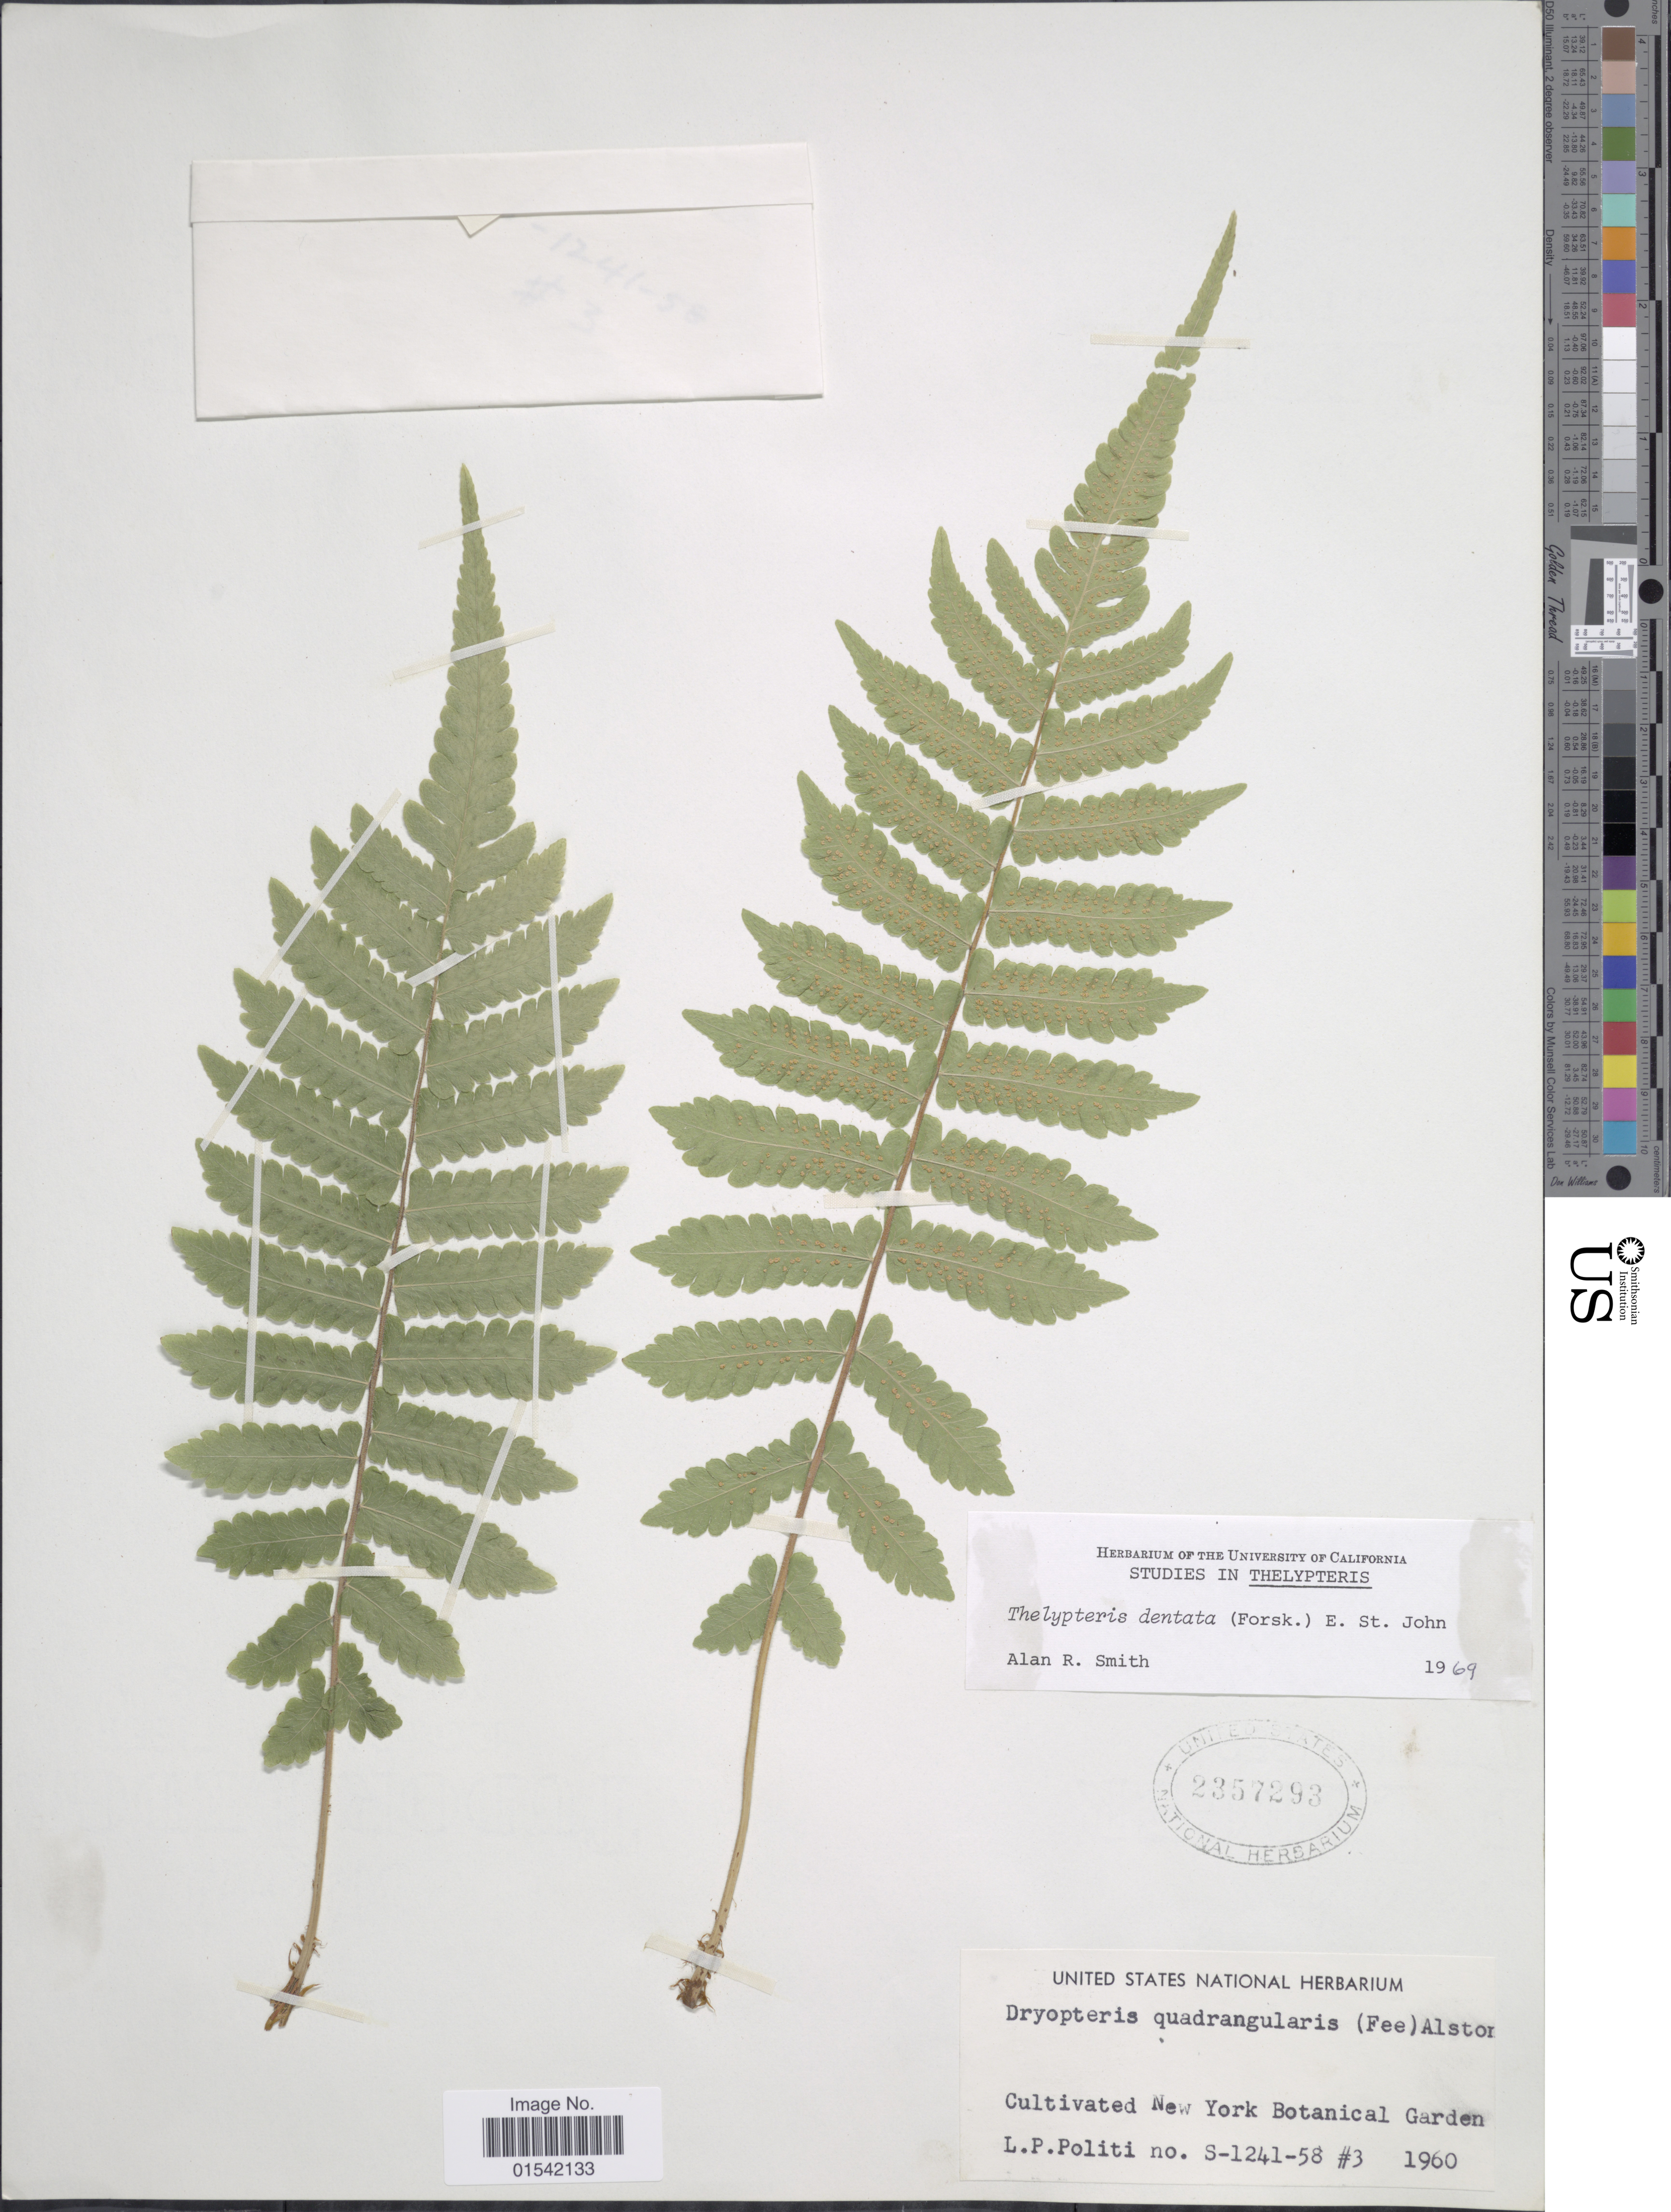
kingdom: Plantae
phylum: Tracheophyta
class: Polypodiopsida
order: Polypodiales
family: Thelypteridaceae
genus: Cyclosorus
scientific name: Cyclosorus dentatus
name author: (Forssk.) Ching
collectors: L. Politi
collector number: S-1241-58 #3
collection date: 1960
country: United States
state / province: New York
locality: Cultivated New York Botanical Garden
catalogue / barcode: US 2357293